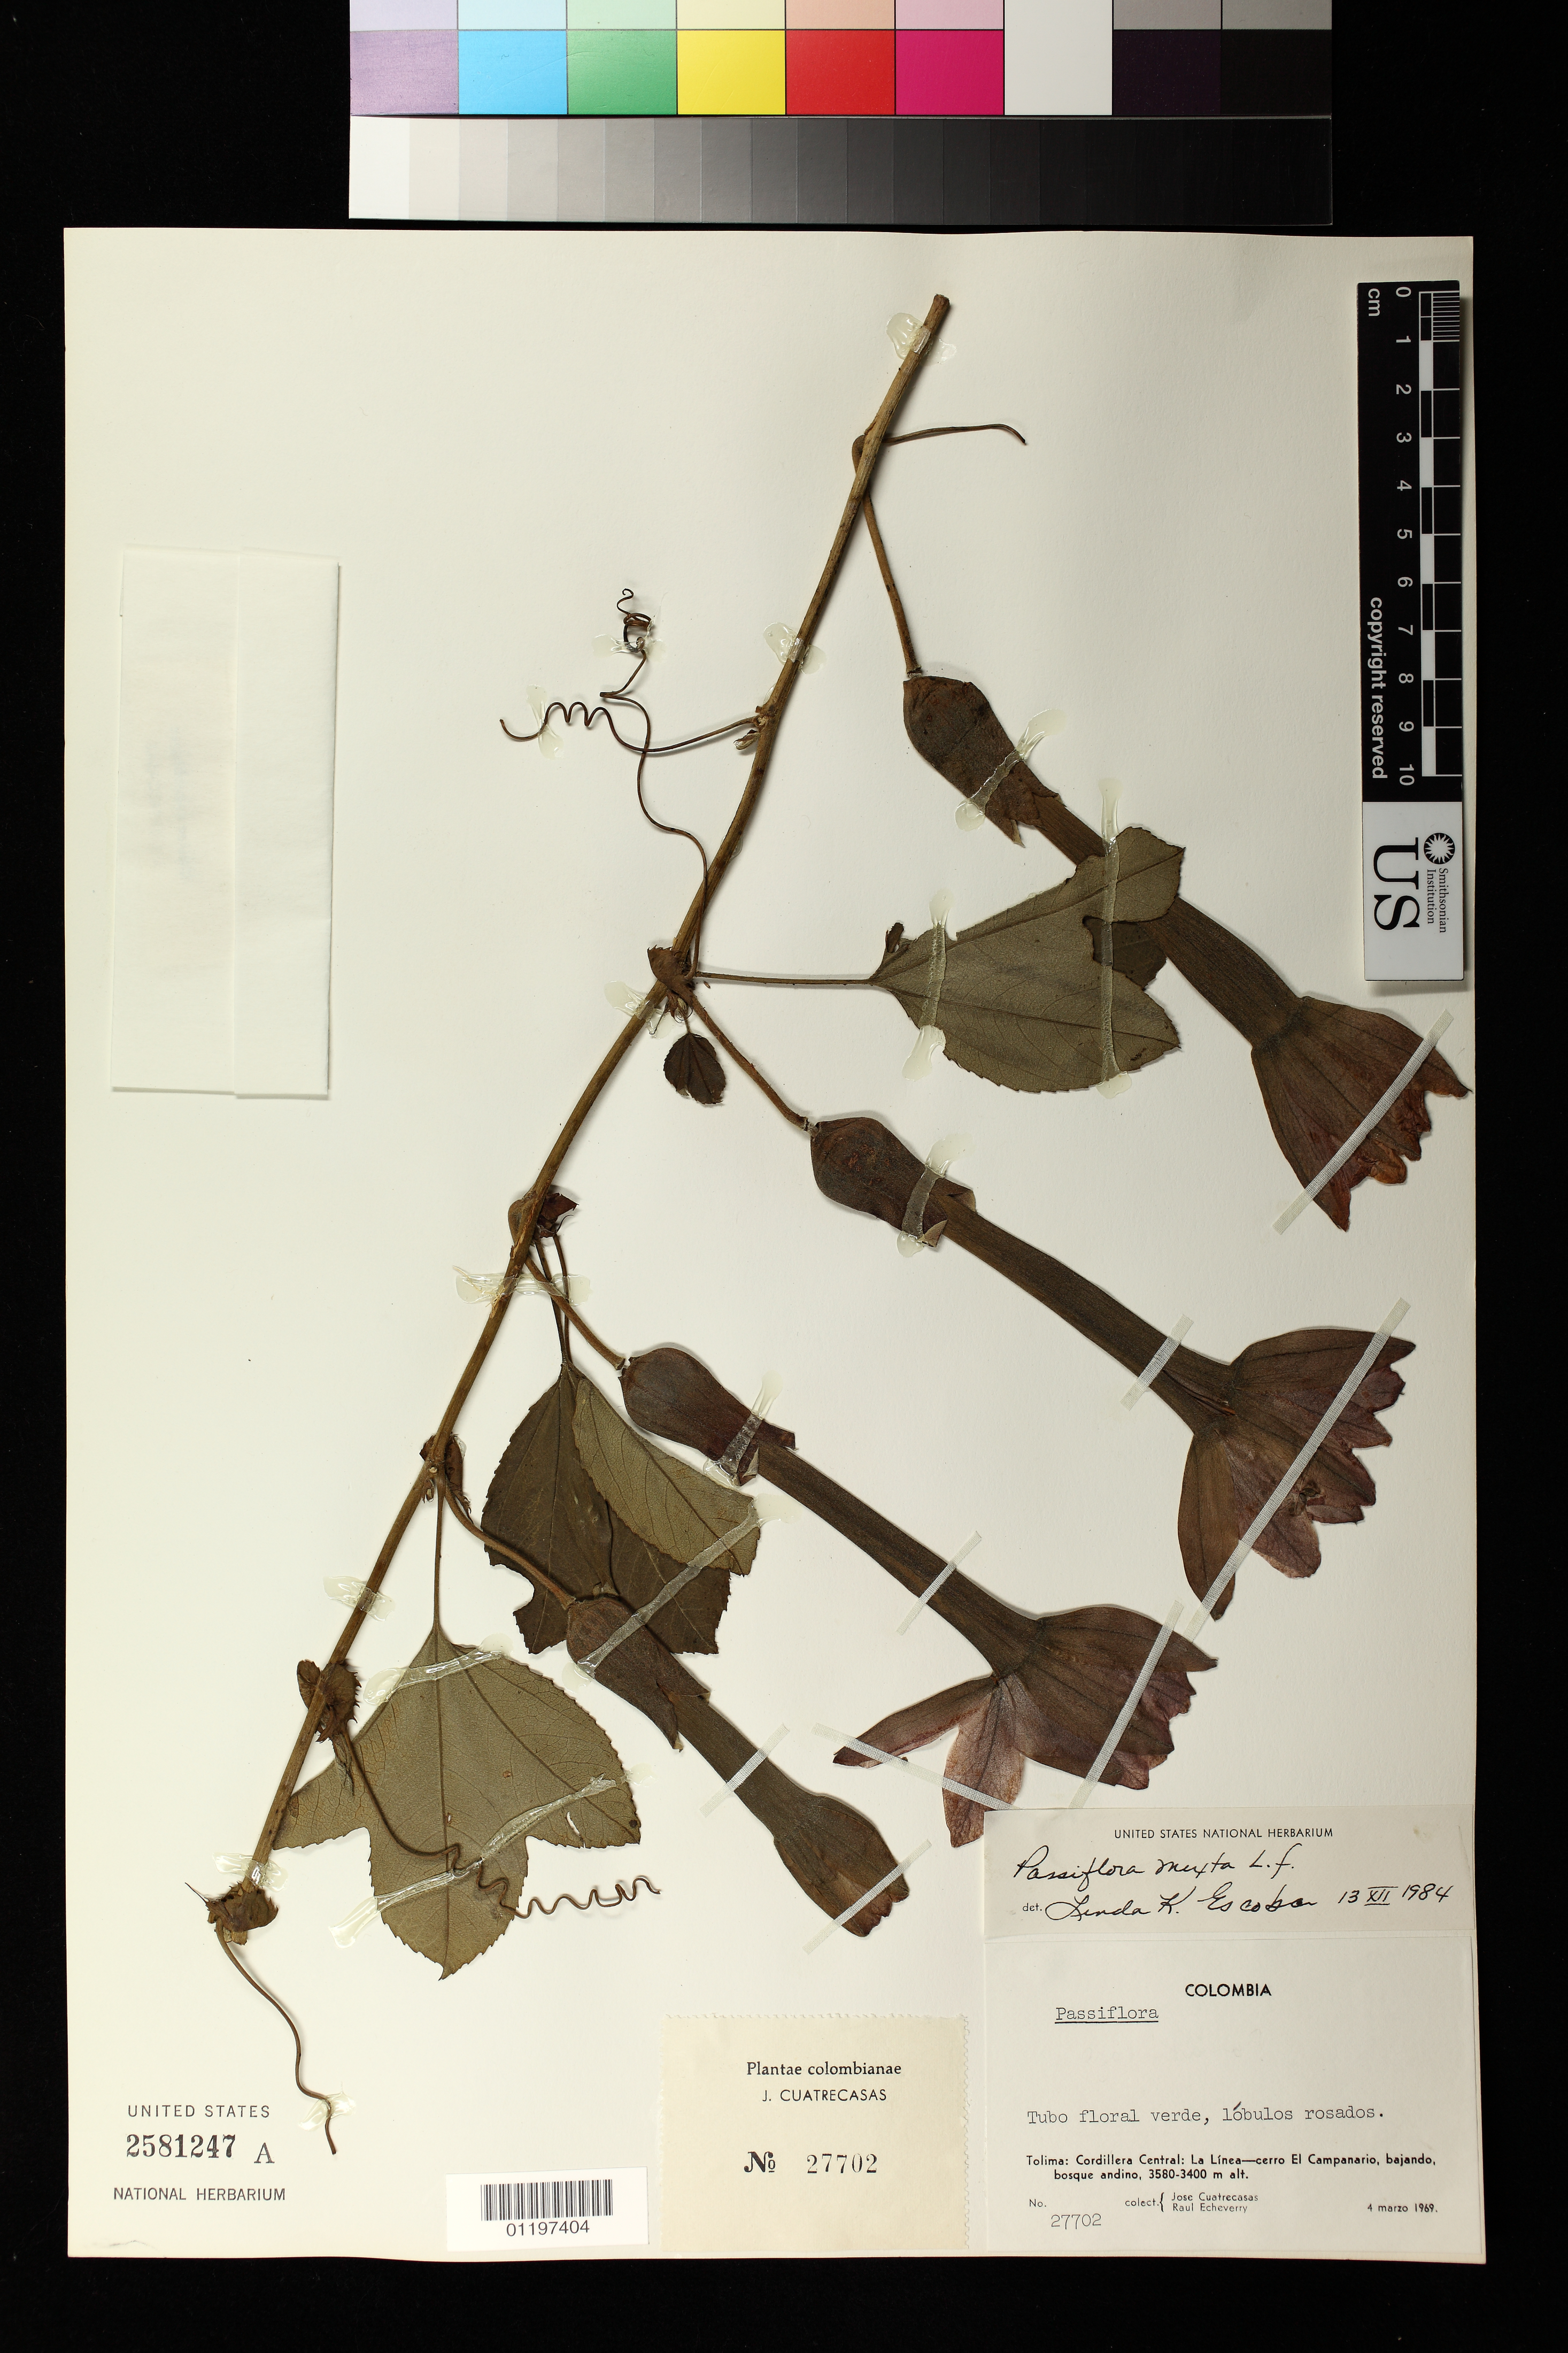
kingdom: Plantae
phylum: Tracheophyta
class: Magnoliopsida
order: Malpighiales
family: Passifloraceae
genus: Passiflora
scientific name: Passiflora mixta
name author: L. f.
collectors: J. Cuatrecasas & R. Echeverry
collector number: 27702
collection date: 1969-03-04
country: Colombia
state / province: Tolima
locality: La Linea--cerro El Campanario, bajando, bosque andino, Cordillera Central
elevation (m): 3400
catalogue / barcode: US 2581247A